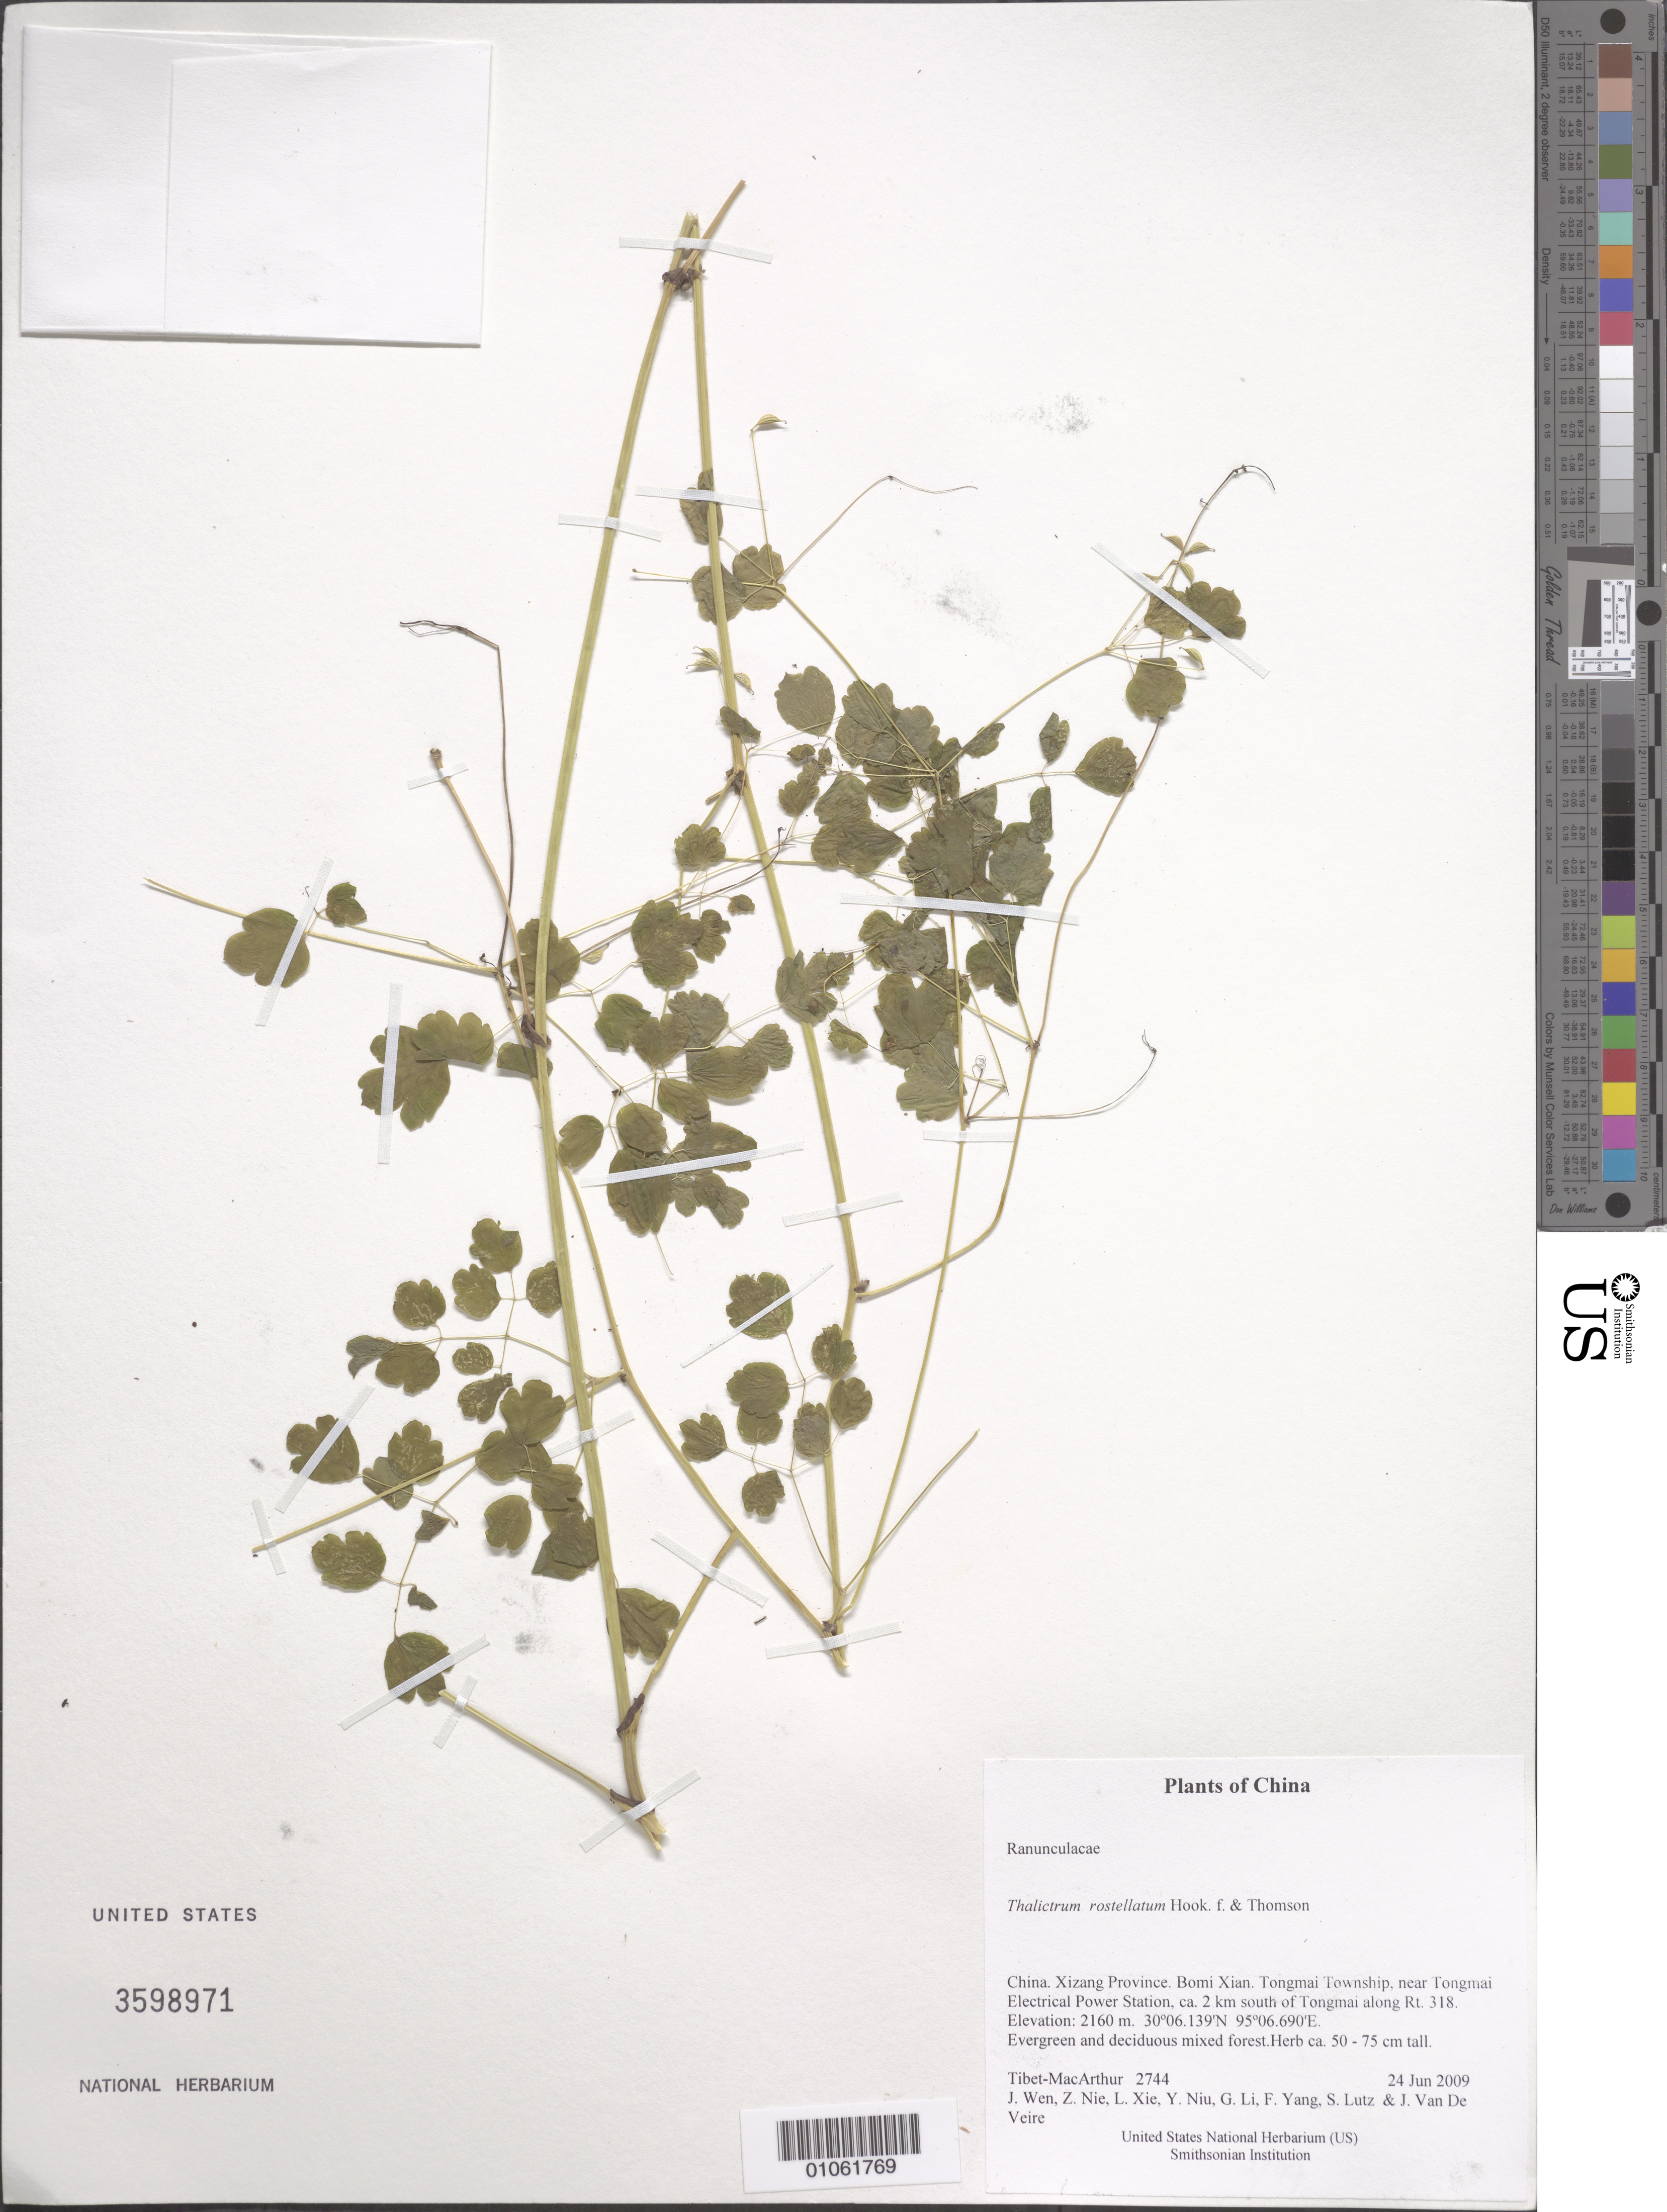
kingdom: Plantae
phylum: Tracheophyta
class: Magnoliopsida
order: Ranunculales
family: Ranunculaceae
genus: Thalictrum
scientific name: Thalictrum rostellatum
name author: Hook. f. & Thomson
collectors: Tibet-MacArthur, J. Wen, Z. Nie, L. Xie, Y. Niu, G. Li, F. Yang, S. Lutz & J. Van De Veire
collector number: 2744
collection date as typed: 24 Jun 2009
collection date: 2009-06-24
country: China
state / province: Xizang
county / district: Bomi Xian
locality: Tongmai Township, near Tongmai Electrical Power Station, ca. 2 km south of Tongmai along Rt. 318.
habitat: Evergreen and deciduous mixed forest.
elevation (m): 2160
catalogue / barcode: US 3598971